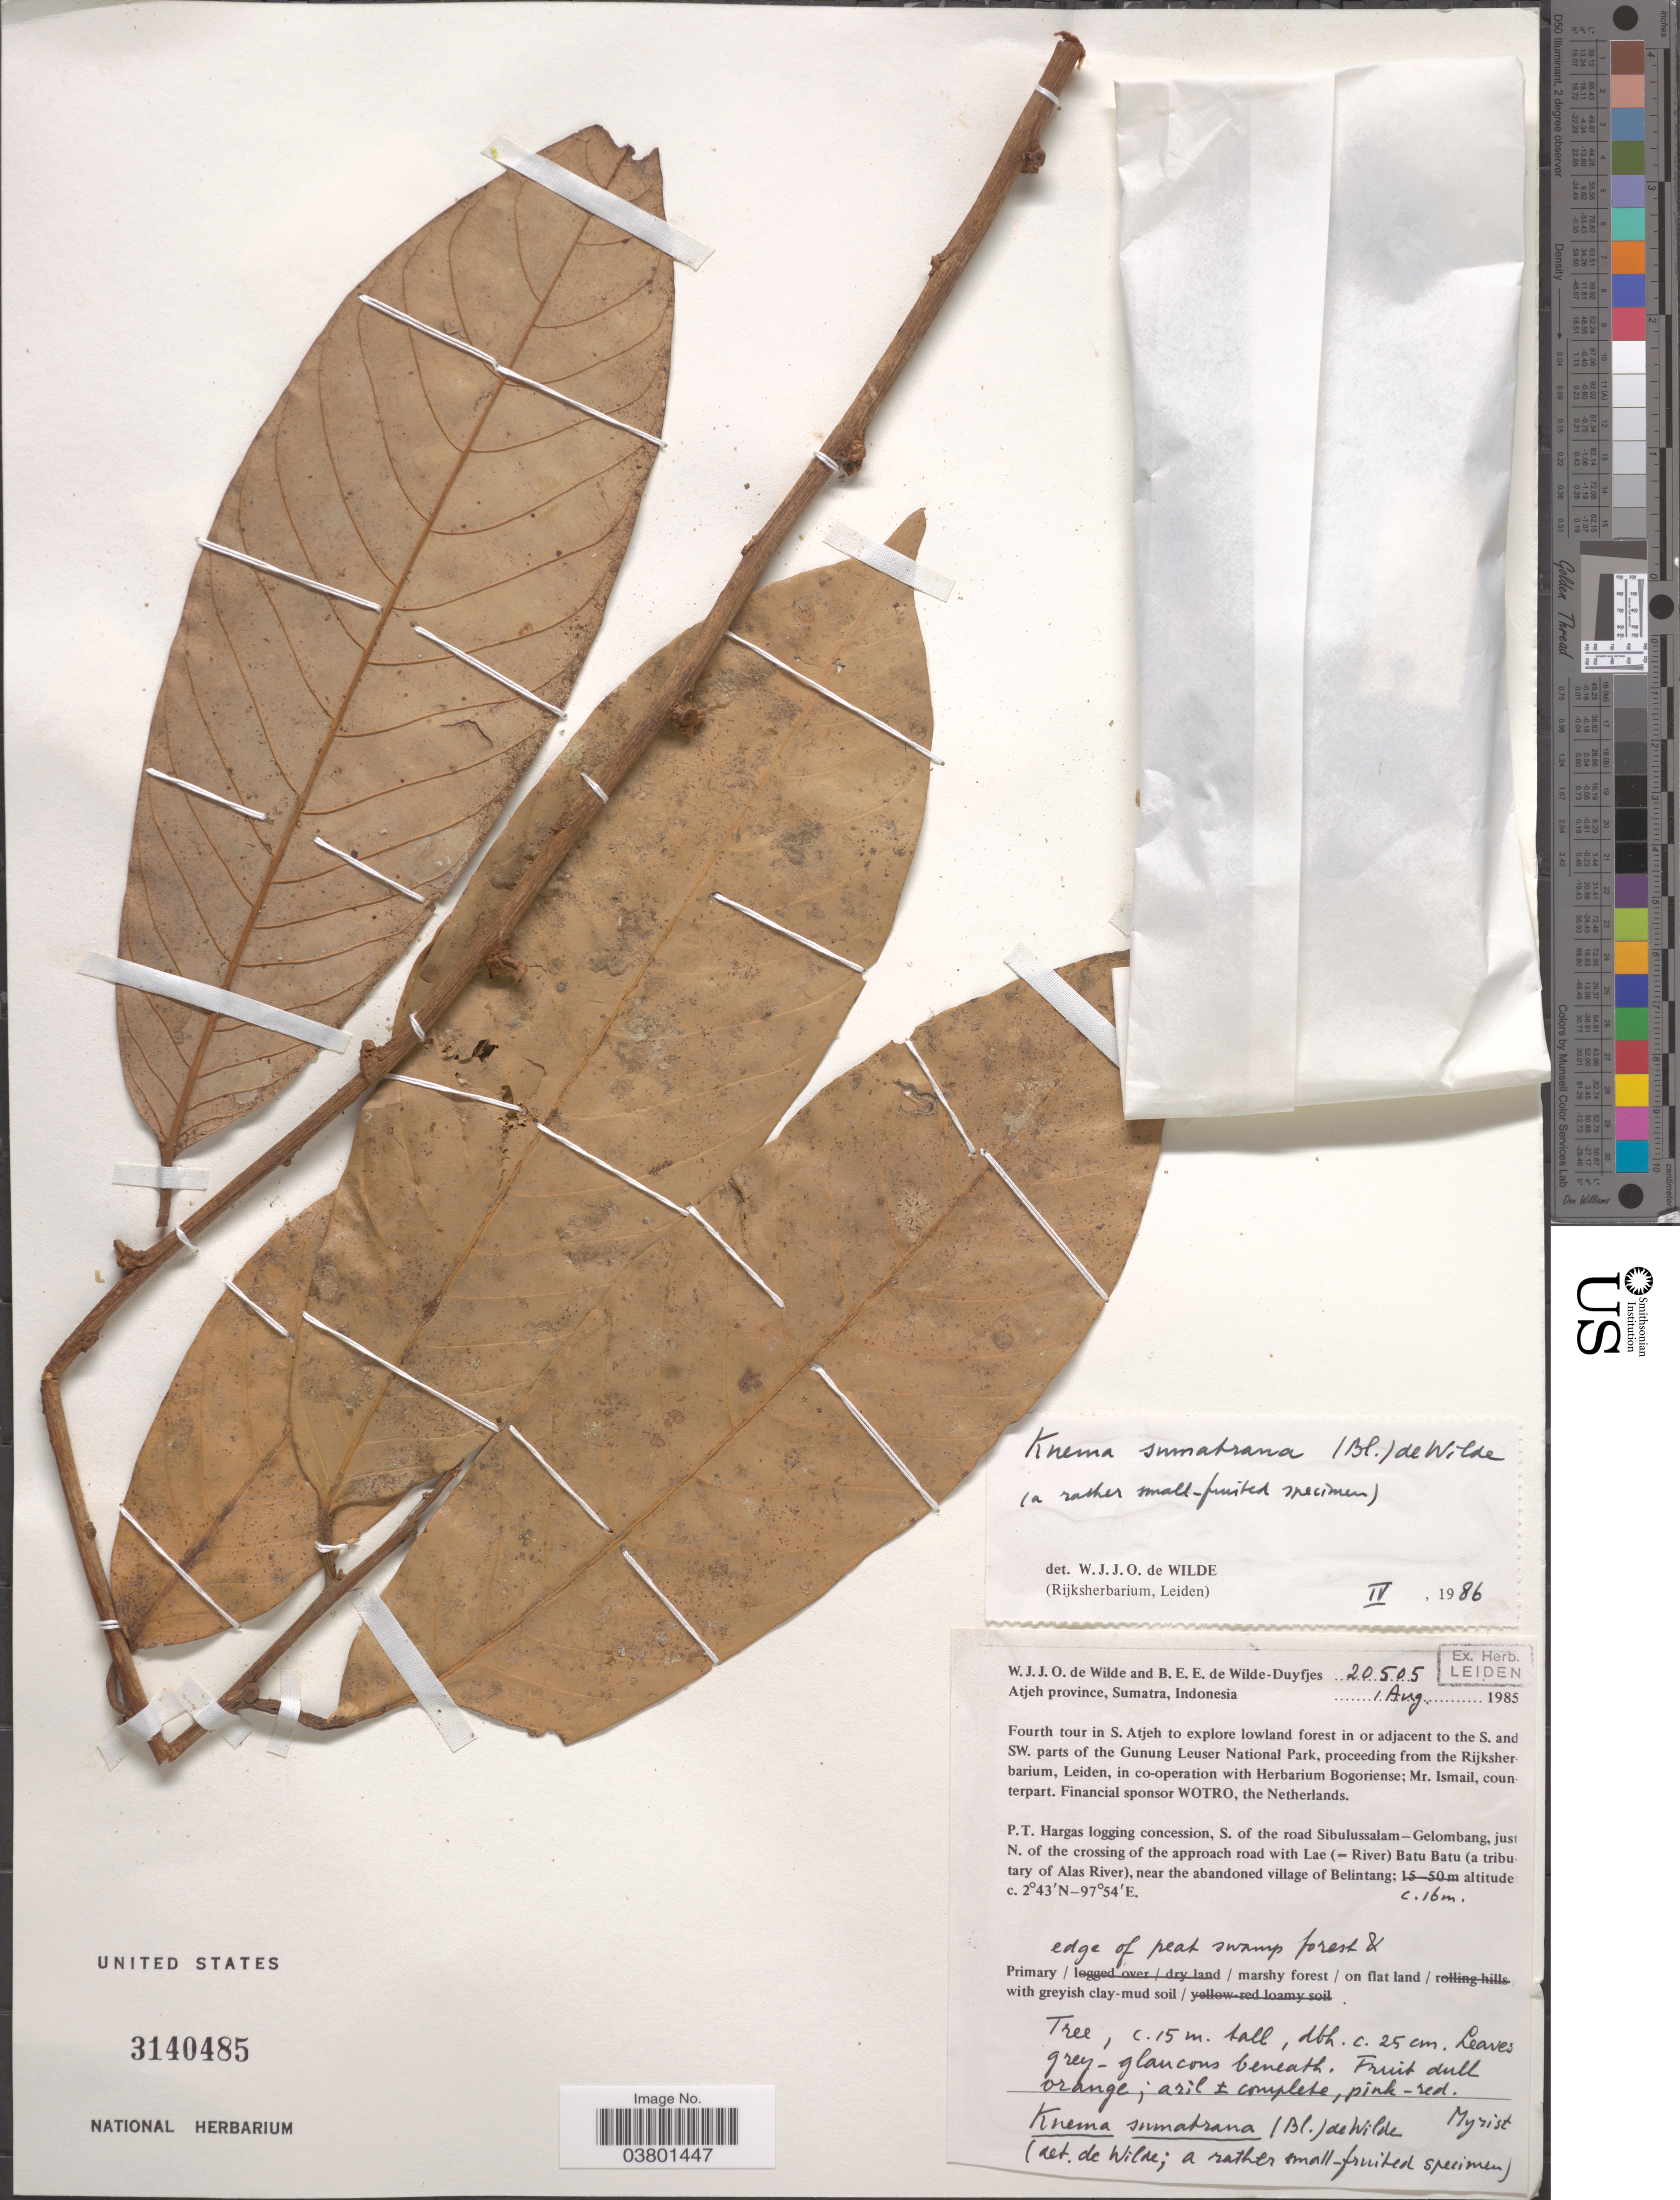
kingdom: Plantae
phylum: Tracheophyta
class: Magnoliopsida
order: Magnoliales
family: Myristicaceae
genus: Knema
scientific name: Knema sumatrana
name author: (Blume) W.J. de Wilde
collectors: W. J. de Wilde & B. E. de Wilde-Duyfjes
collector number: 20505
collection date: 1985-08-01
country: Indonesia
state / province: Sumatra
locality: Atjeh province. Fourth tour in S. Atjeh to explore lowland forest in or adjacent to the S. and SW. parts of the Gunung Leuser National Park. P.T. Hargas logging concession, S. of the road Sibulussalam - Gelombang, just N. of the crossing of the approach road with Lae (= River) Batu Batu (a tributary of Alas River), near the abandoned village of Belintang.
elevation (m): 16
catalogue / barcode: US 3140485